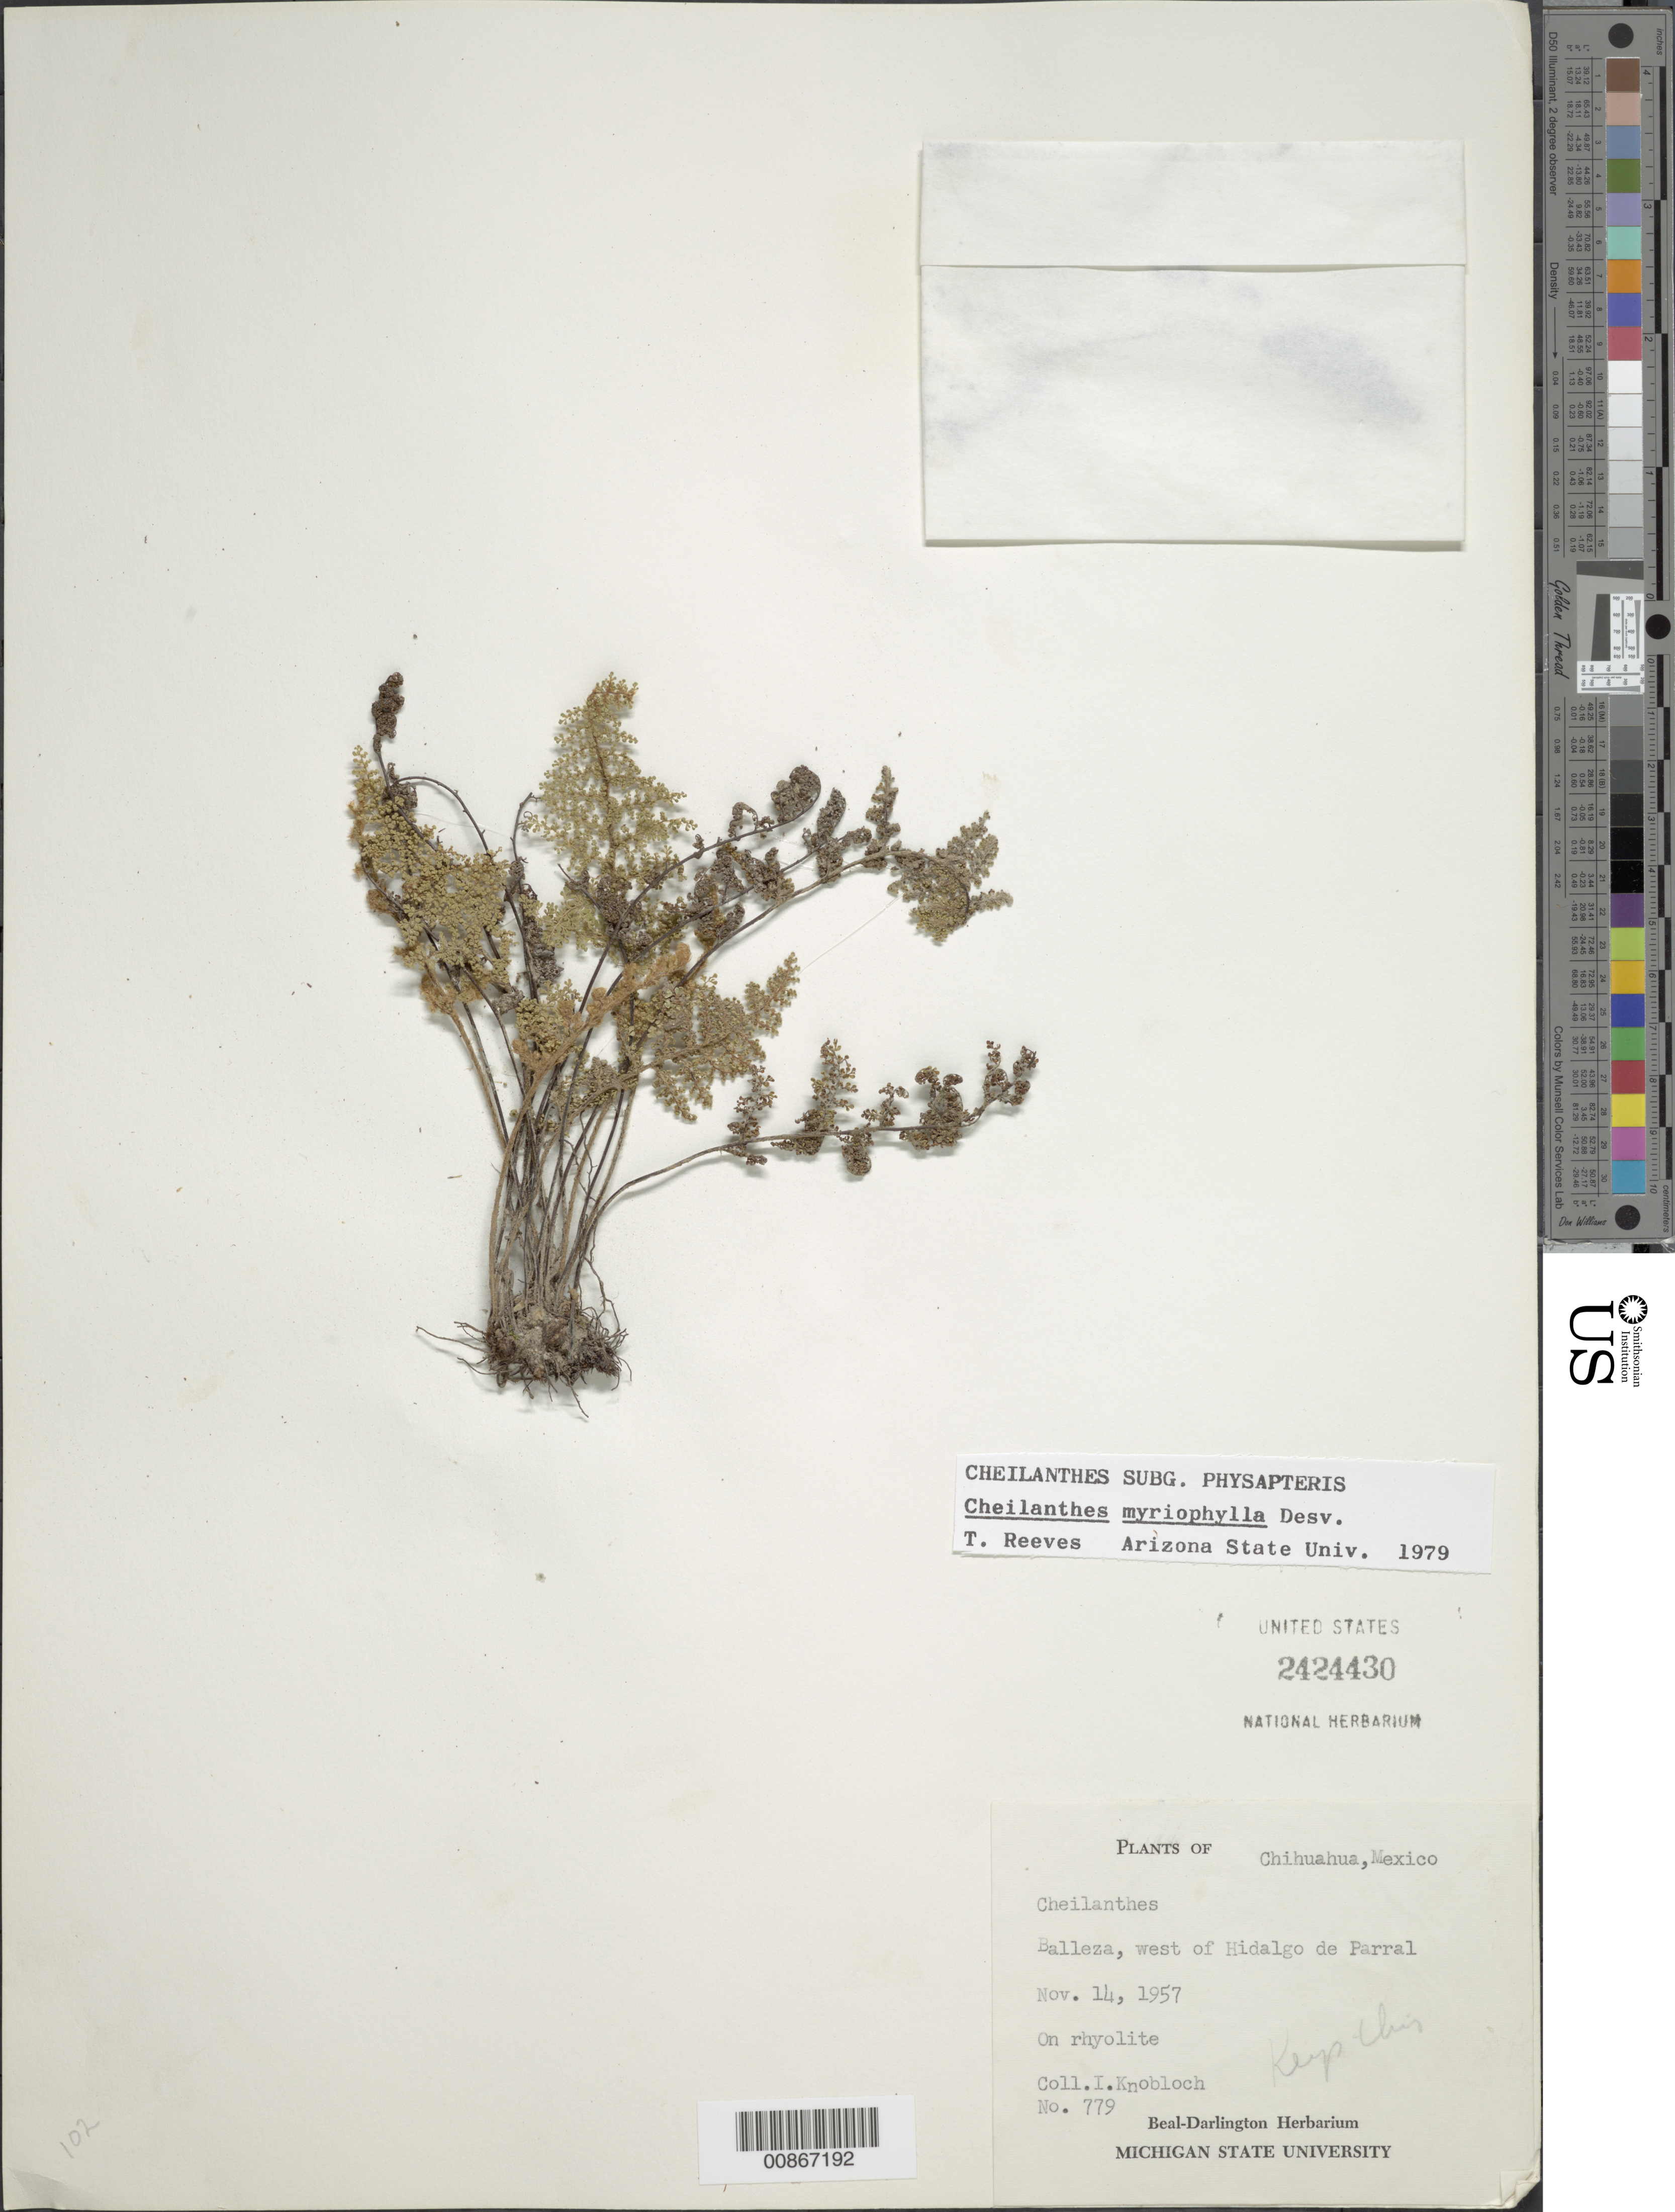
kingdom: Plantae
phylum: Tracheophyta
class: Polypodiopsida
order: Polypodiales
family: Pteridaceae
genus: Myriopteris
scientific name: Myriopteris myriophylla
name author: (Desv.) J. Sm.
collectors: I. W. Knobloch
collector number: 779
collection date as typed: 14 Nov 1957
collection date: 1957-11-14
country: Mexico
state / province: Chihuahua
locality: Balleza, west of Hidalgo de Parral, Chihuahua.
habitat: On rhyolite.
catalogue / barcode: US 2424430